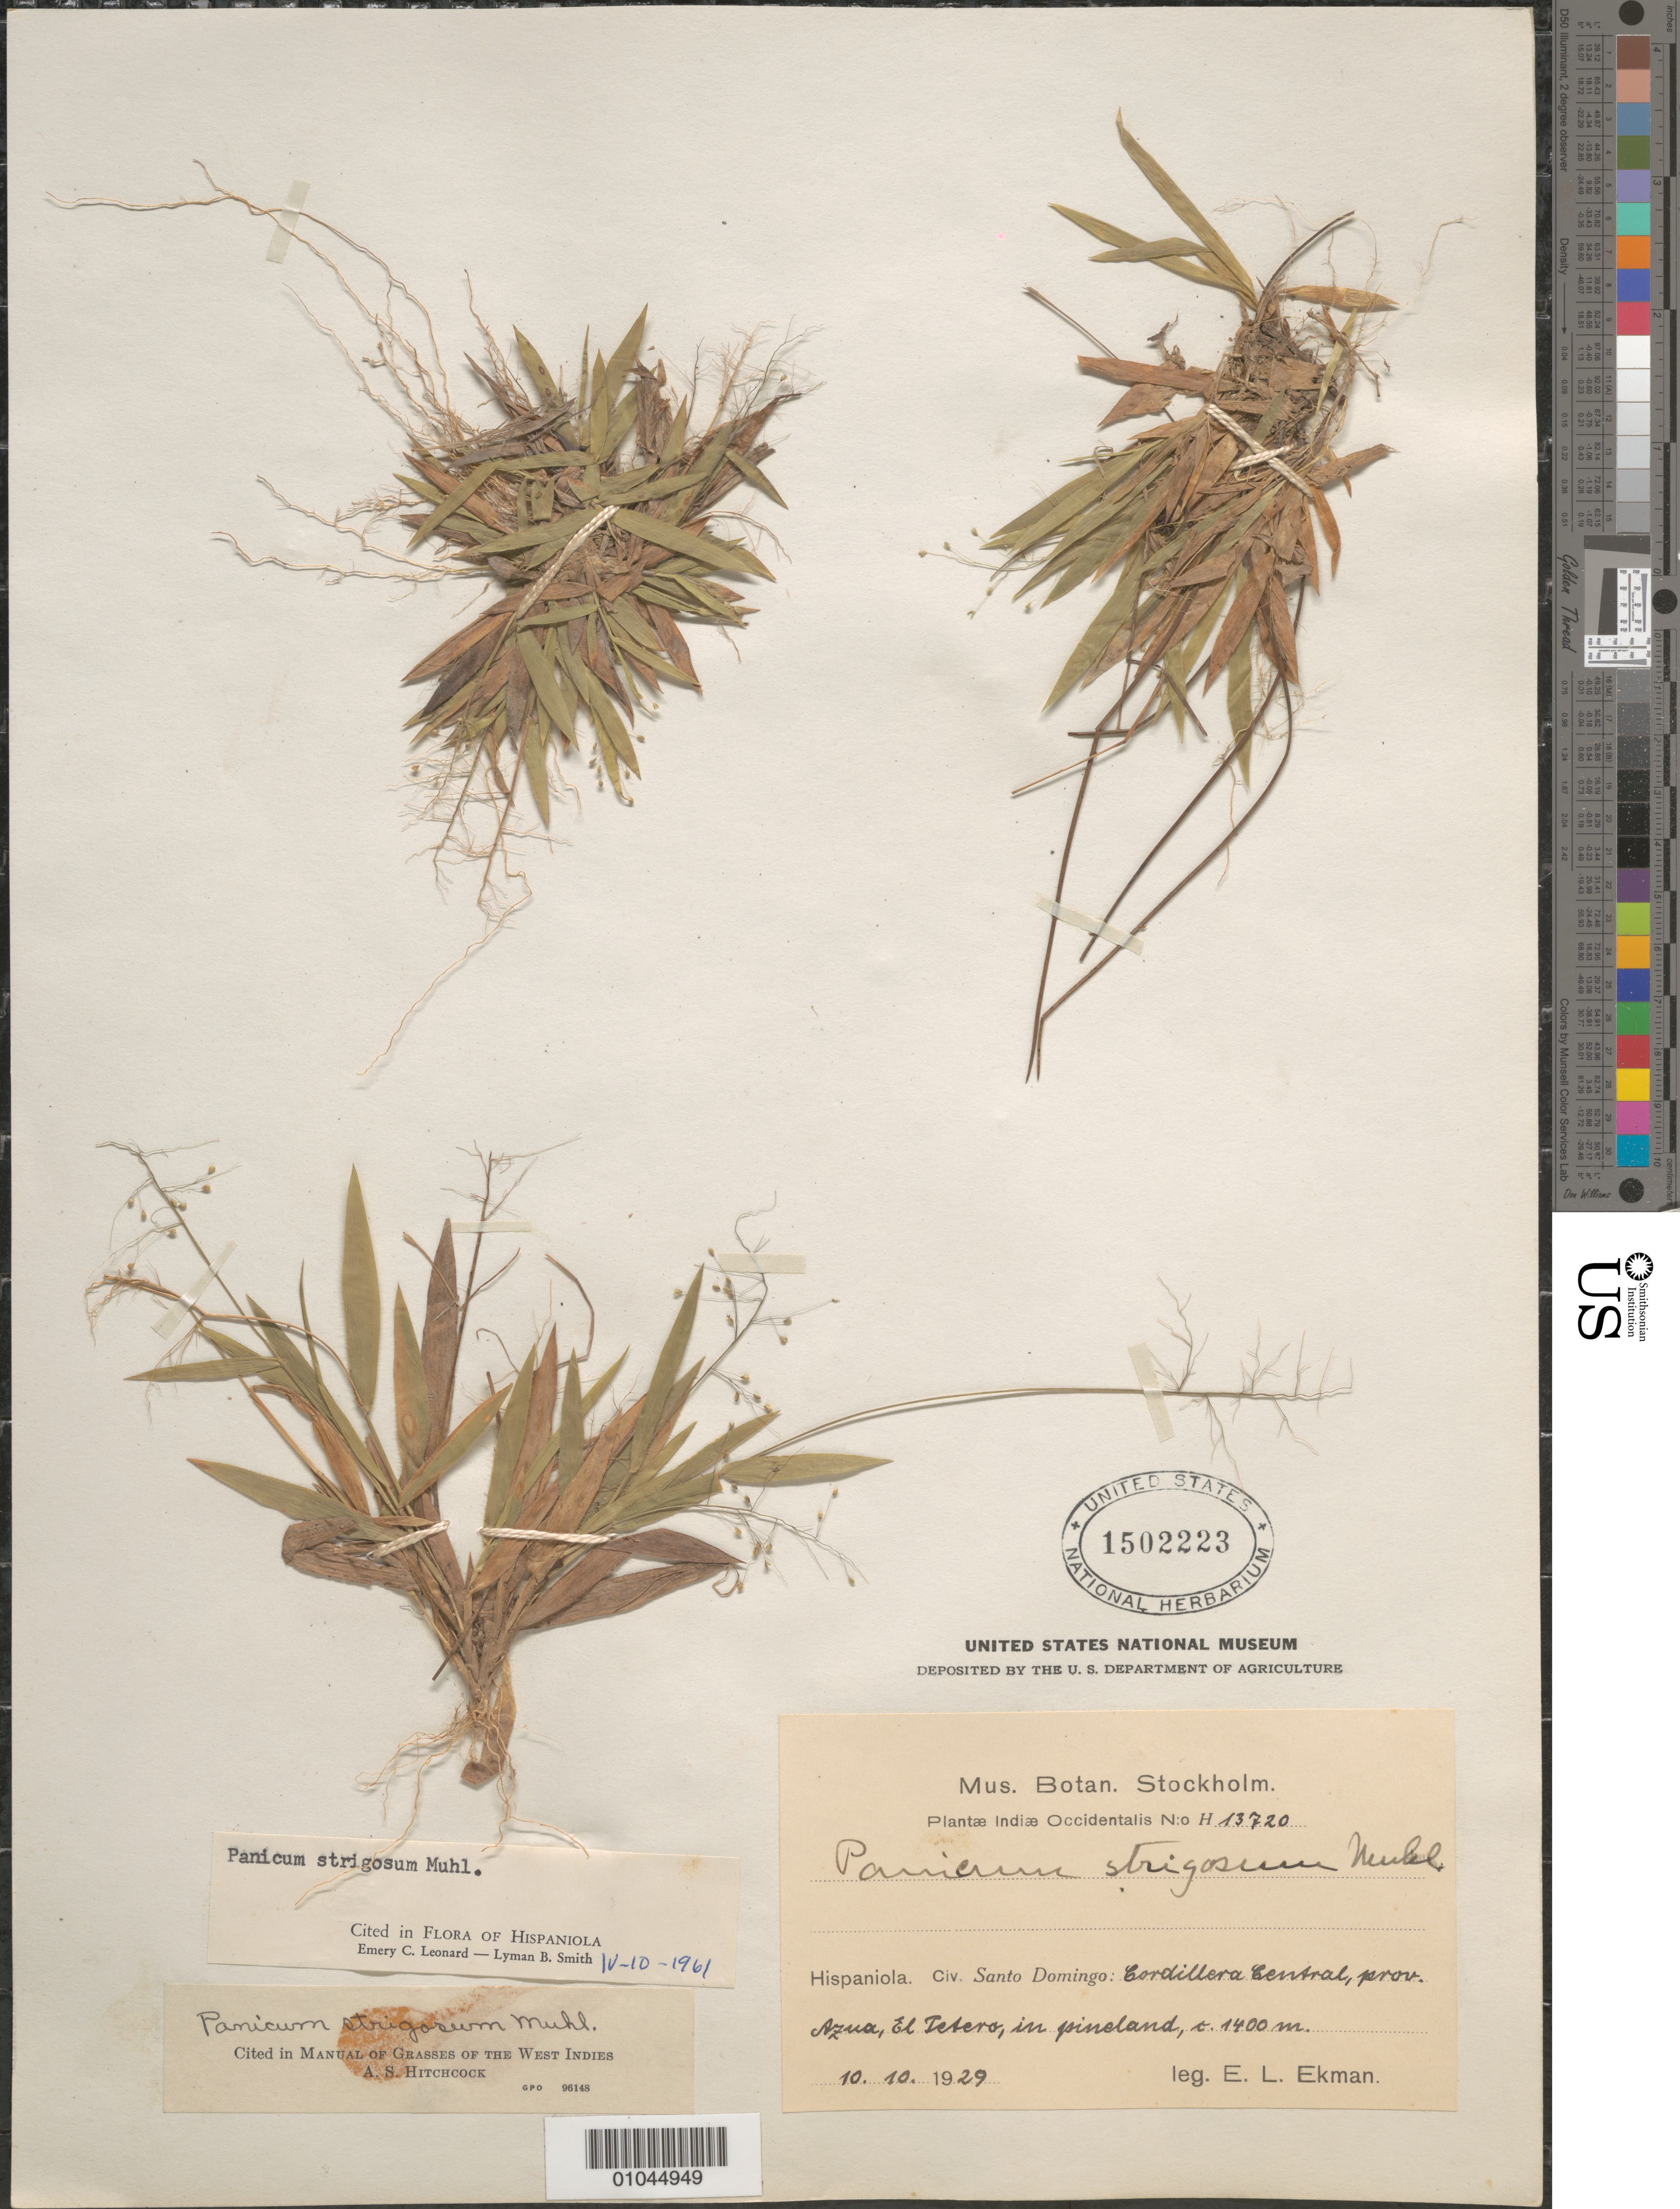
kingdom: Plantae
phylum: Tracheophyta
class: Liliopsida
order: Poales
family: Poaceae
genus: Panicum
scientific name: Panicum strigosum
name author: Muhl. ex Elliott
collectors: E. L. Ekman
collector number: H 13720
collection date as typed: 10 Oct 1929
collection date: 1929-10-10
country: Dominican Republic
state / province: Azua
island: Hispaniola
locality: Cordillera Central, El Tetero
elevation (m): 1400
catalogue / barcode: US 1502223